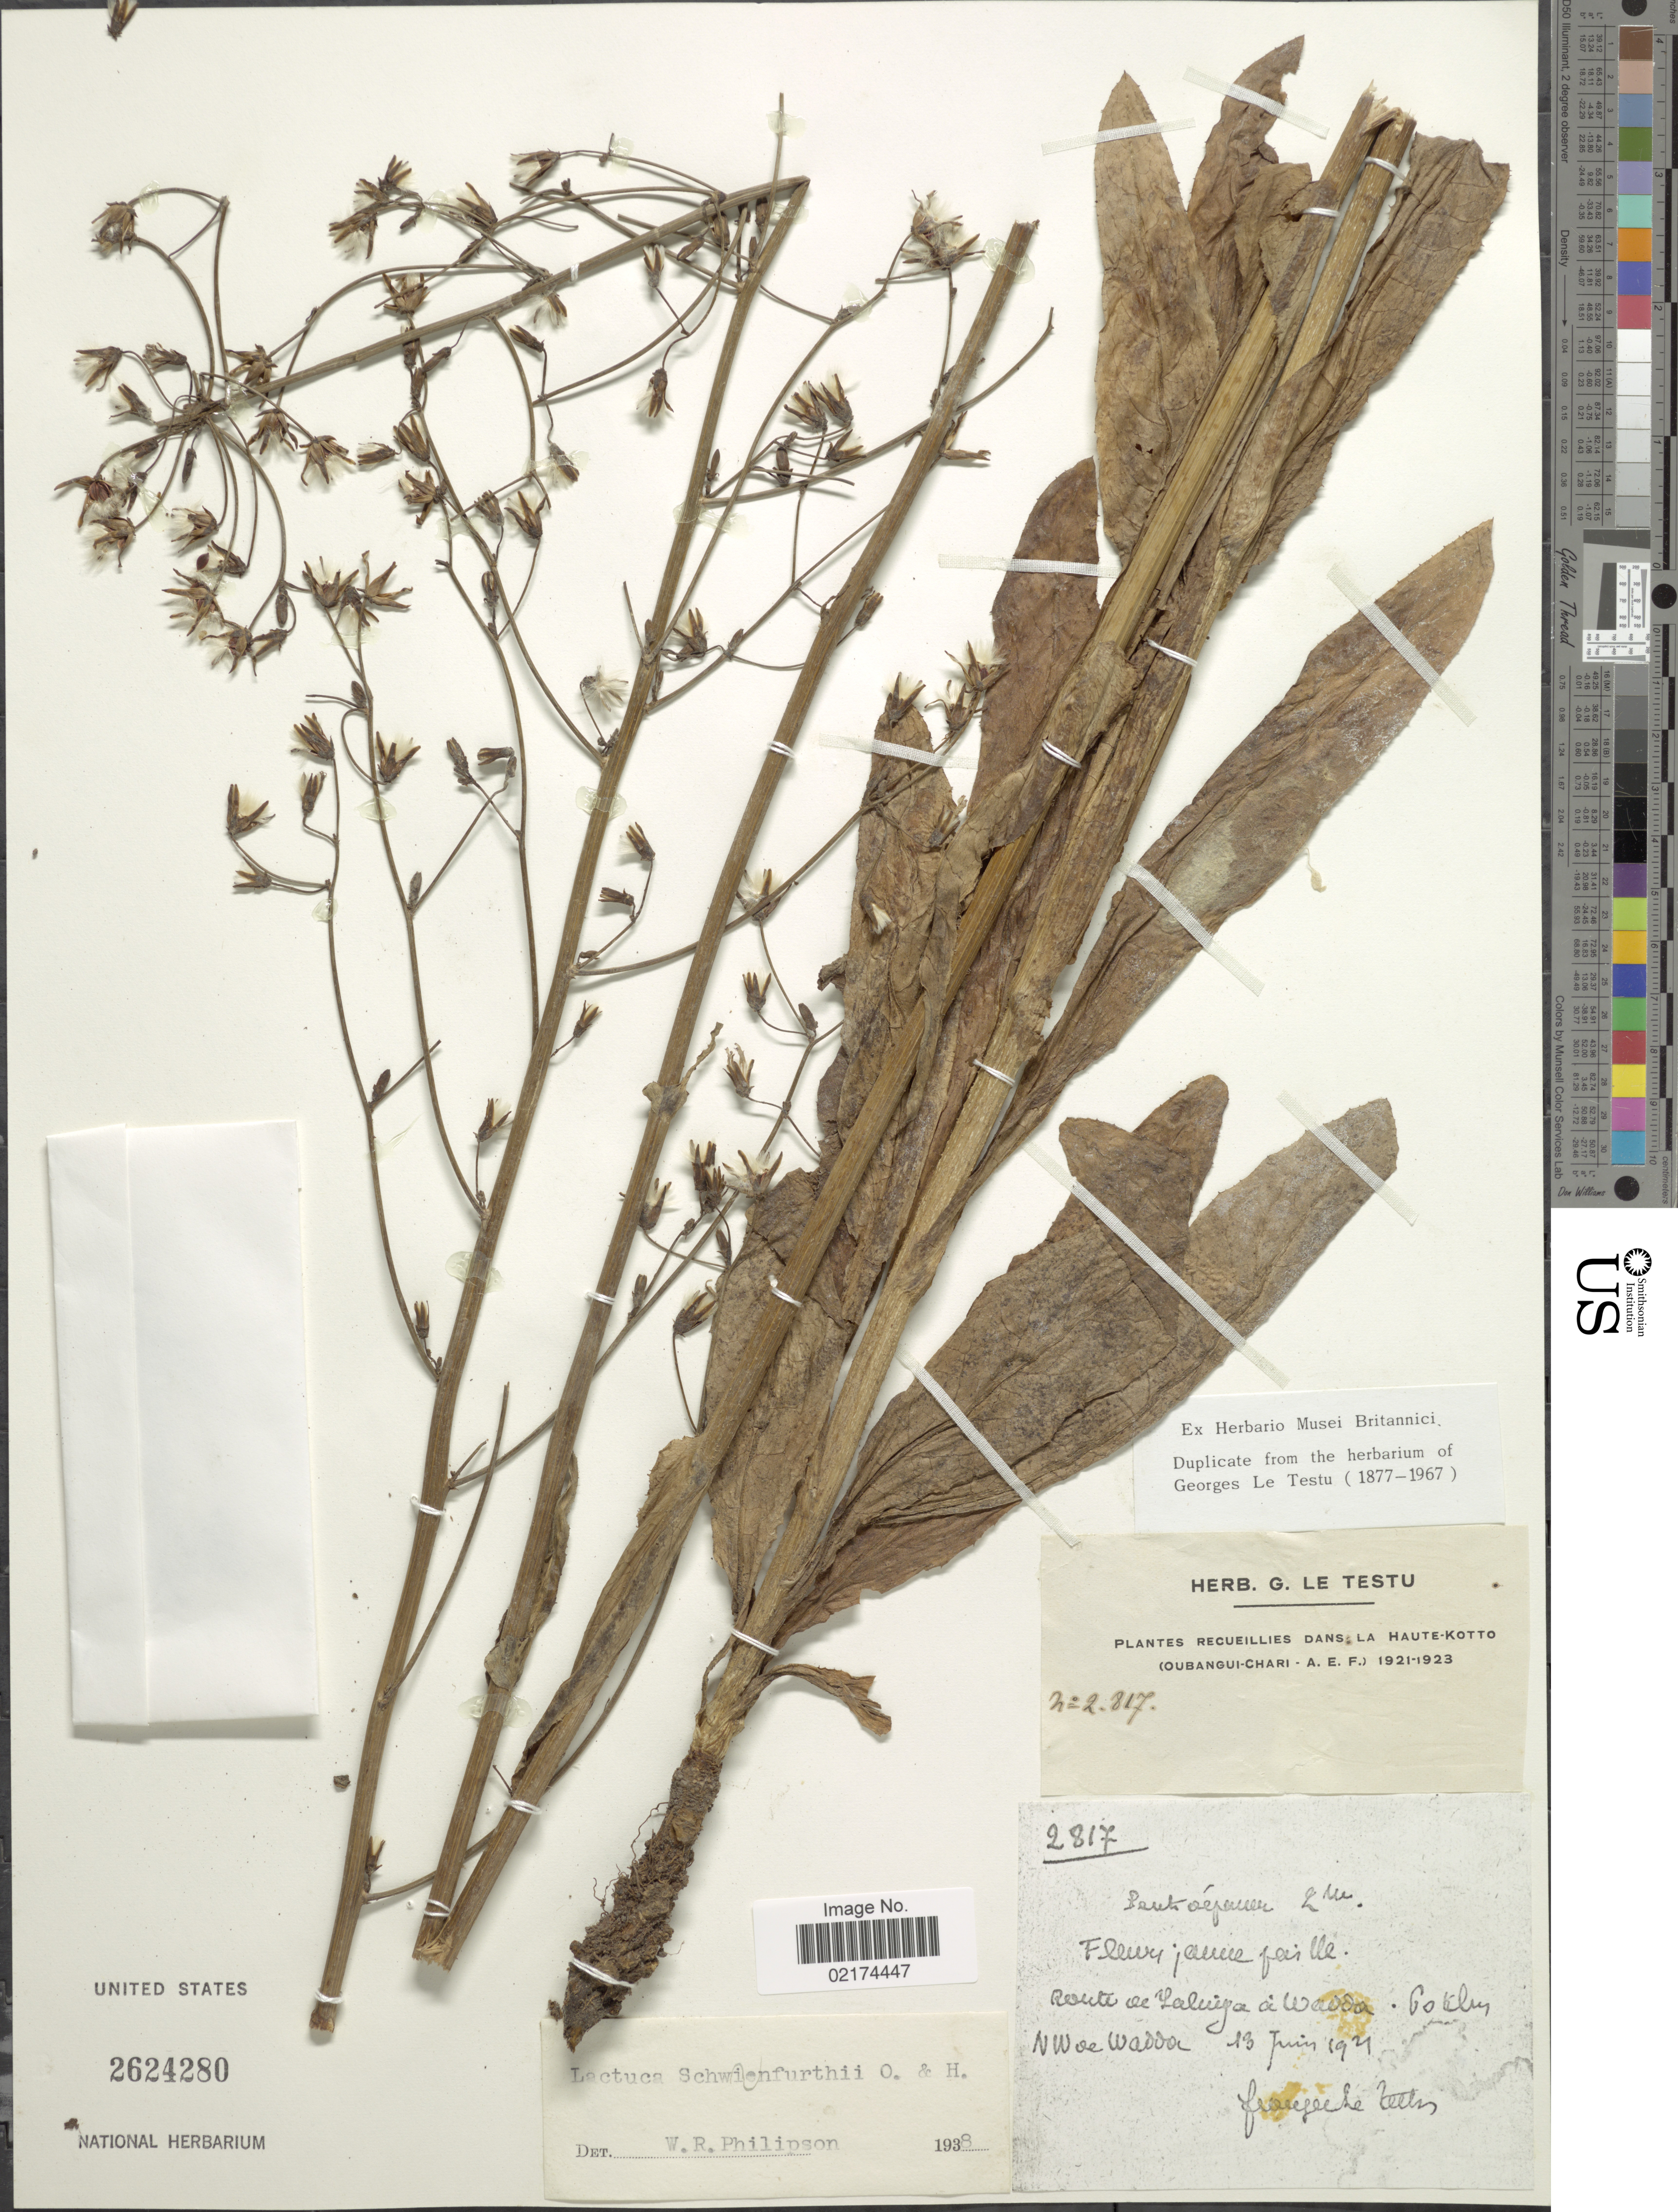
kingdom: Plantae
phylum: Tracheophyta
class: Magnoliopsida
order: Asterales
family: Asteraceae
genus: Lactuca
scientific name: Lactuca schweinfurthii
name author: Oliv. & Hiern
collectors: G. Le Testu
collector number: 2817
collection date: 1921-06-13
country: Central African Republic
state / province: Haute-Kotto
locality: Recueillies dans la Haute-Kotto (Oubangui-Chari - A.E.F)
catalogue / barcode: US 2624280